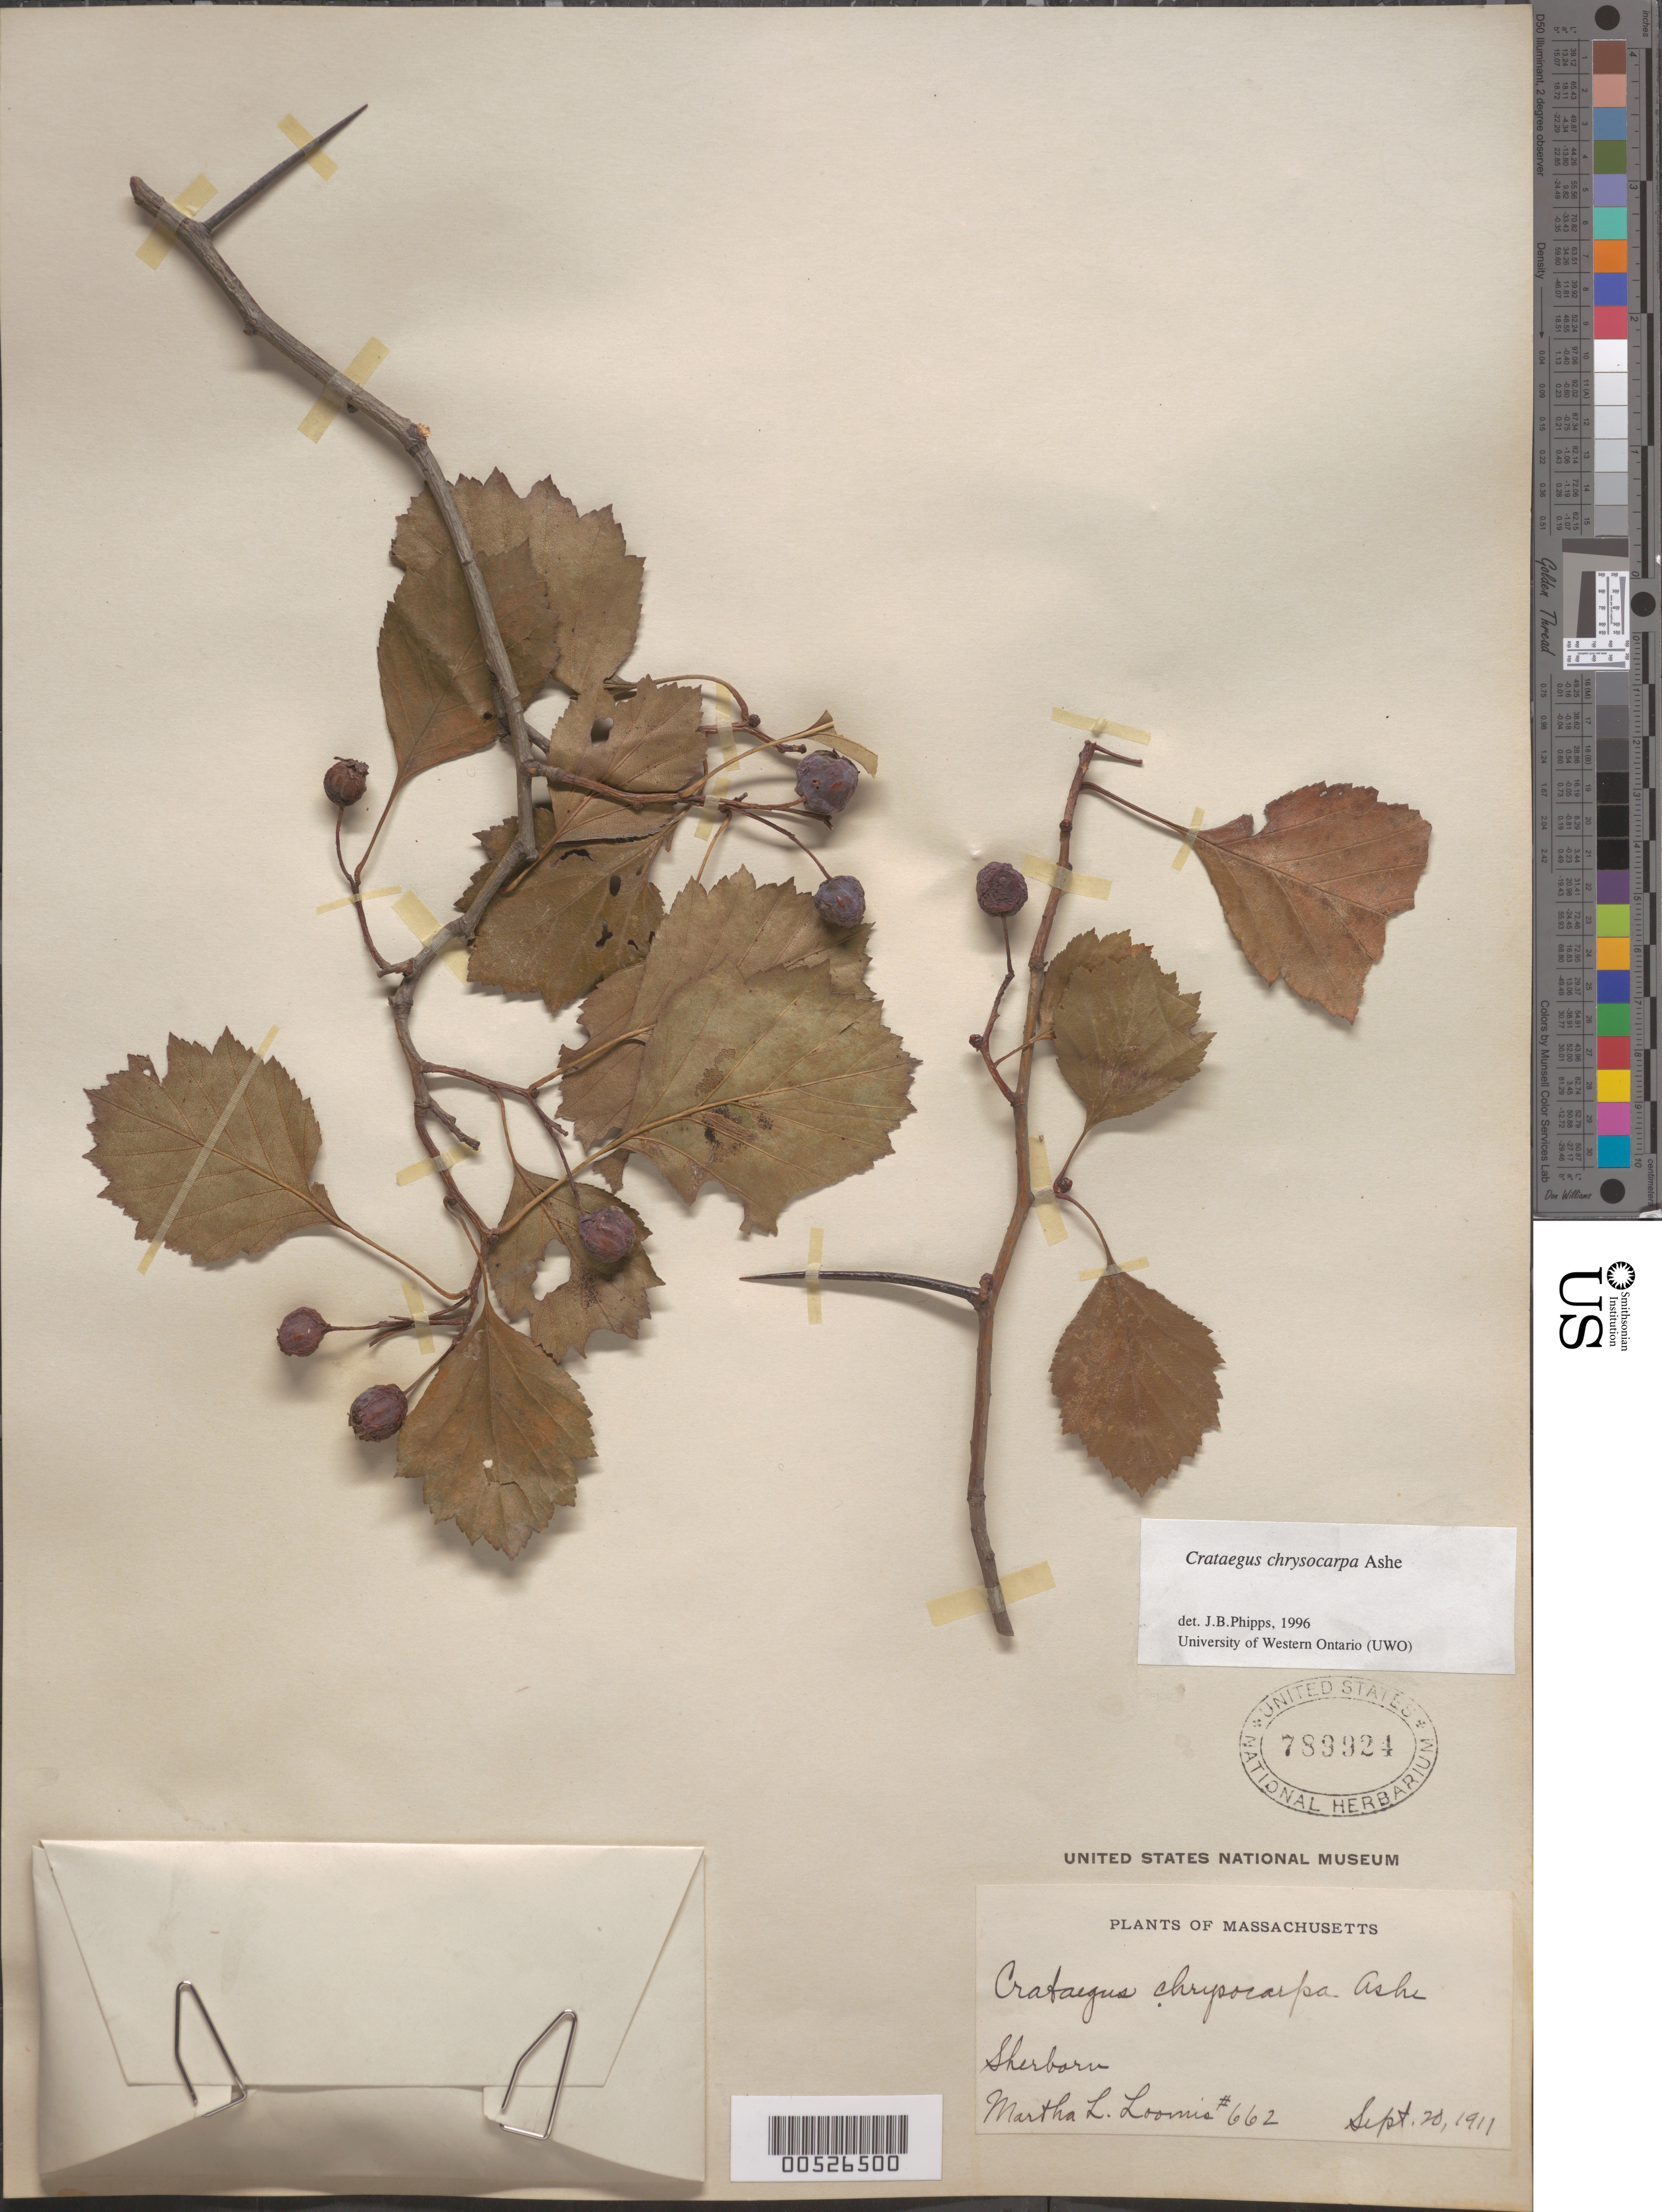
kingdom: Plantae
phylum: Tracheophyta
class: Magnoliopsida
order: Rosales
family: Rosaceae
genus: Crataegus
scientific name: Crataegus chrysocarpa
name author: Ashe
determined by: Phipps, James B., (UWO), University of Western Ontario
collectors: M. Loomis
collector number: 662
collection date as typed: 20 Sep 1911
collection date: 1911-09-20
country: United States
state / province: Massachusetts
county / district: Middlesex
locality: Sherborne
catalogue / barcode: US 789924